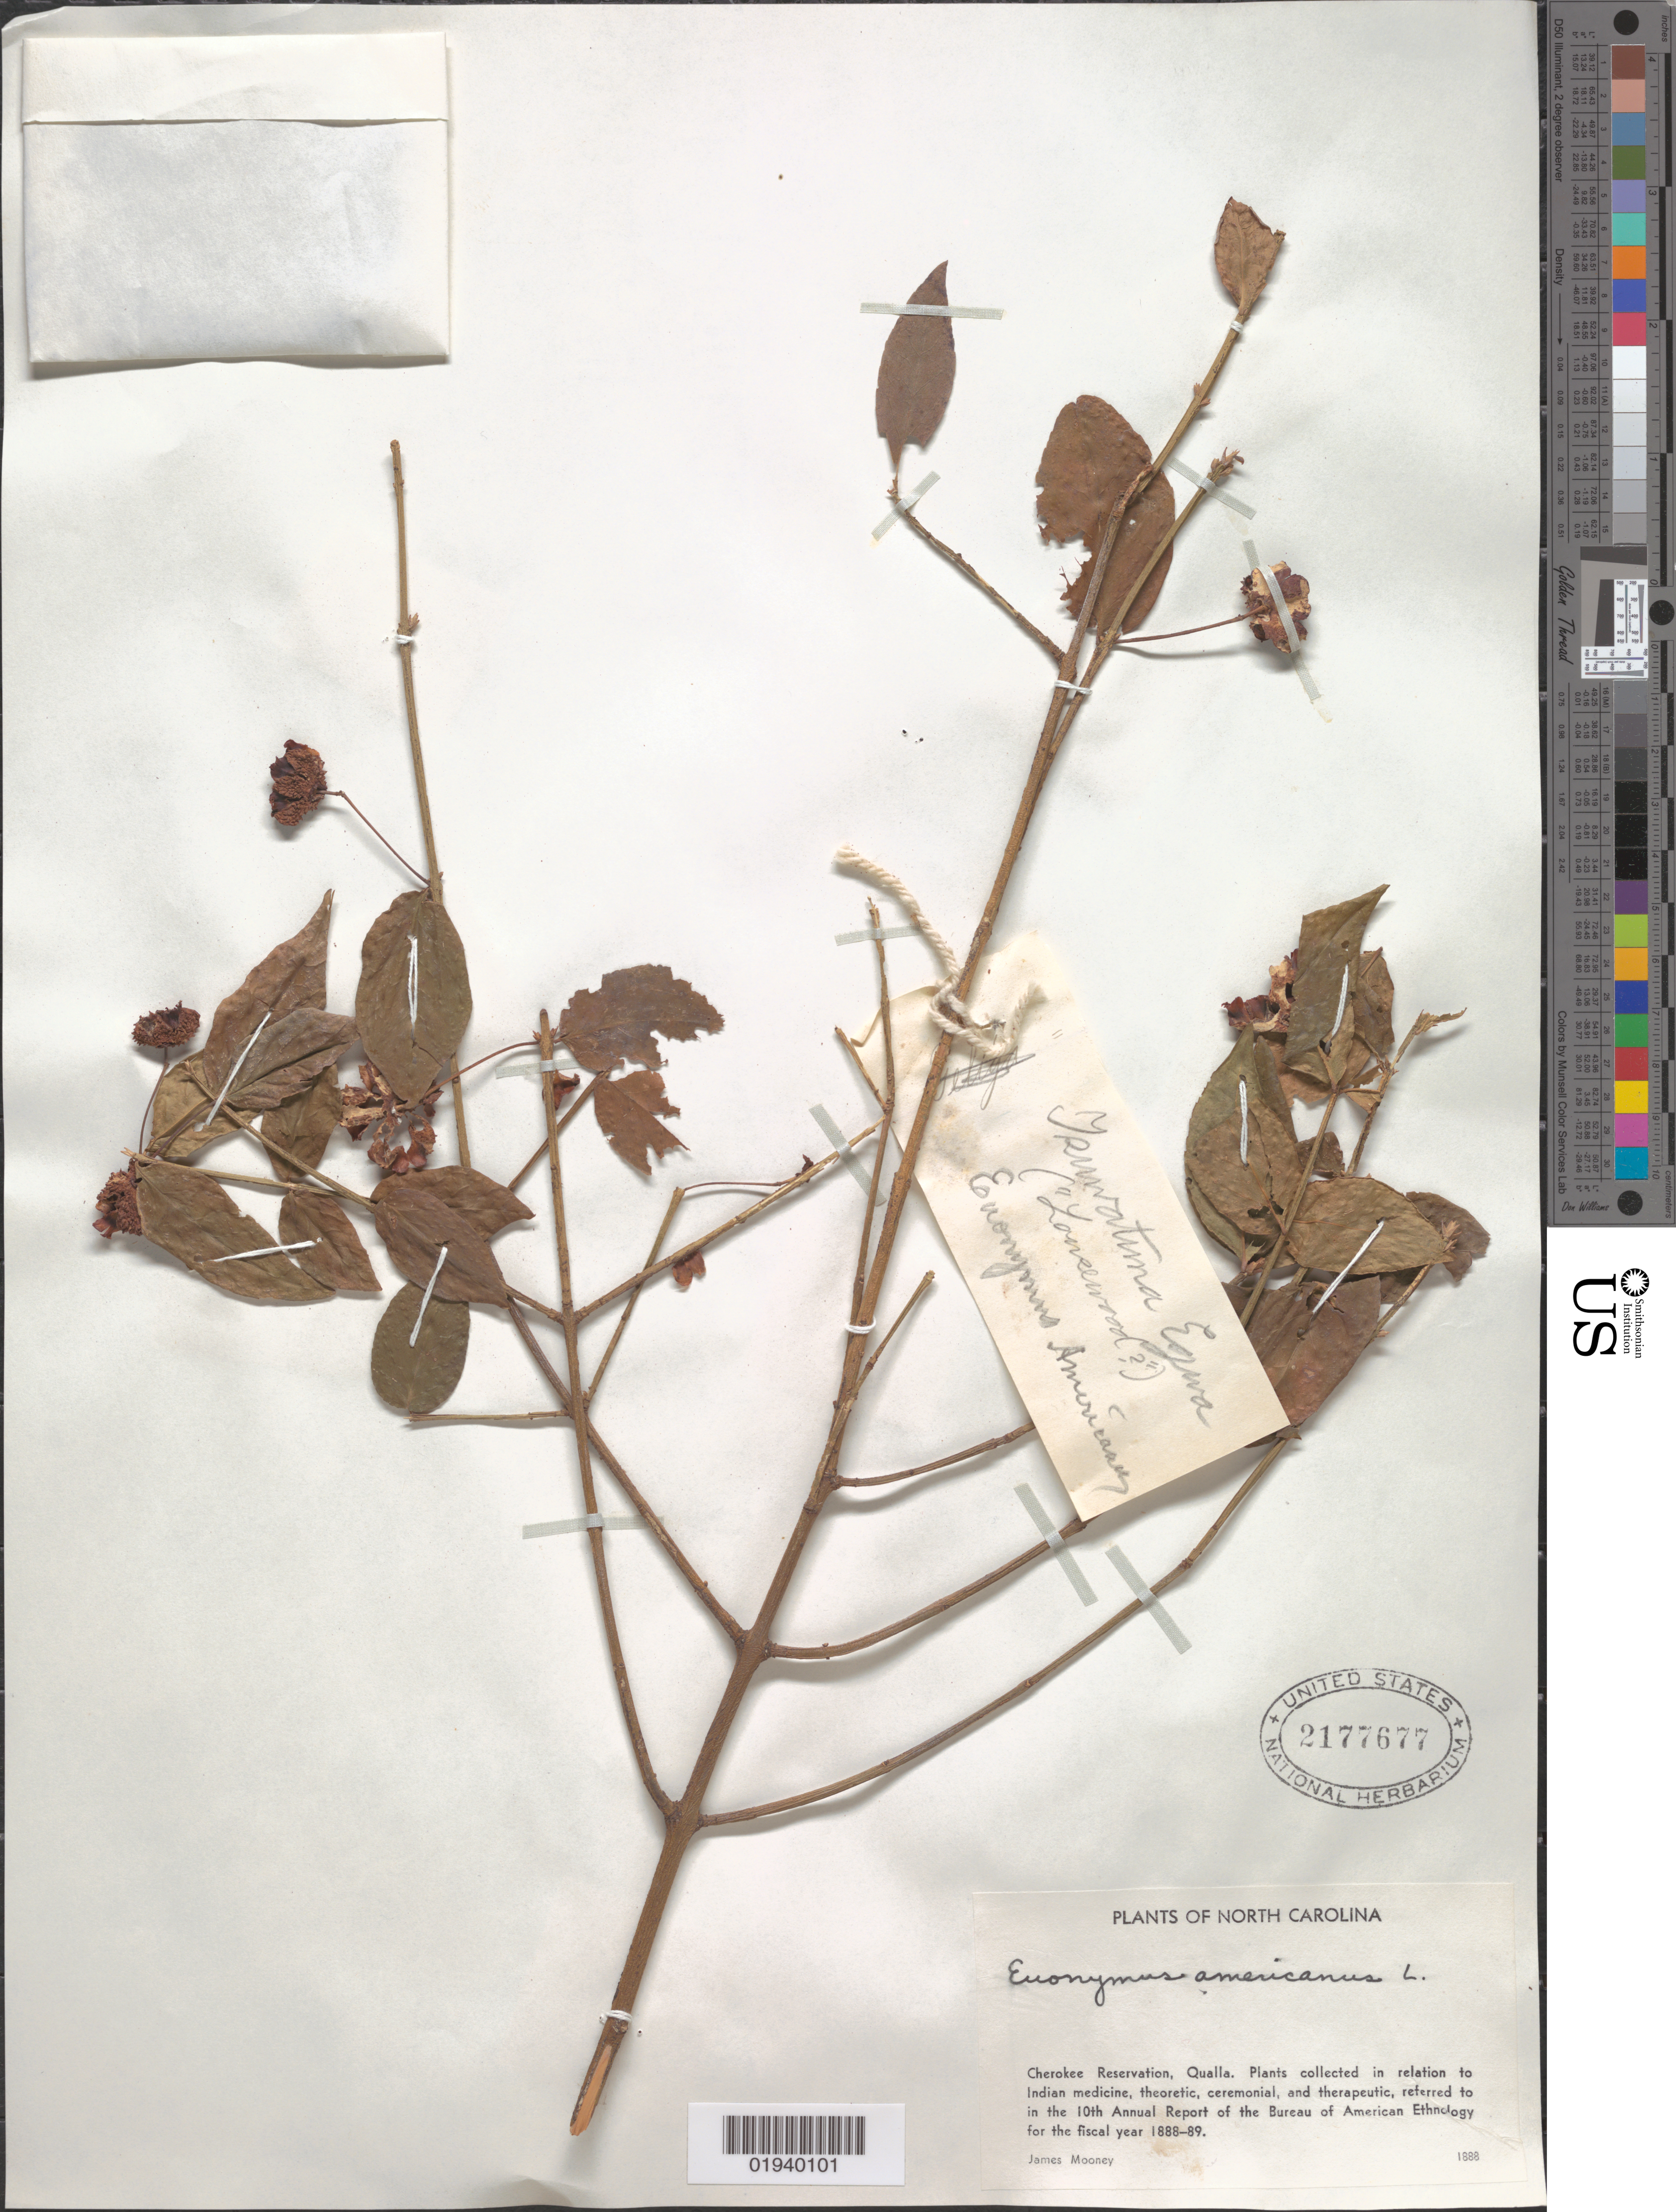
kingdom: Plantae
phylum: Tracheophyta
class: Magnoliopsida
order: Celastrales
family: Celastraceae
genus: Euonymus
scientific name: Euonymus americanus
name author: L.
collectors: J. Mooney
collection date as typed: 1888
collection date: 1888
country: United States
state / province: North Carolina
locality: Qualla, Cherokee Reservation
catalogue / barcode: US 2177677